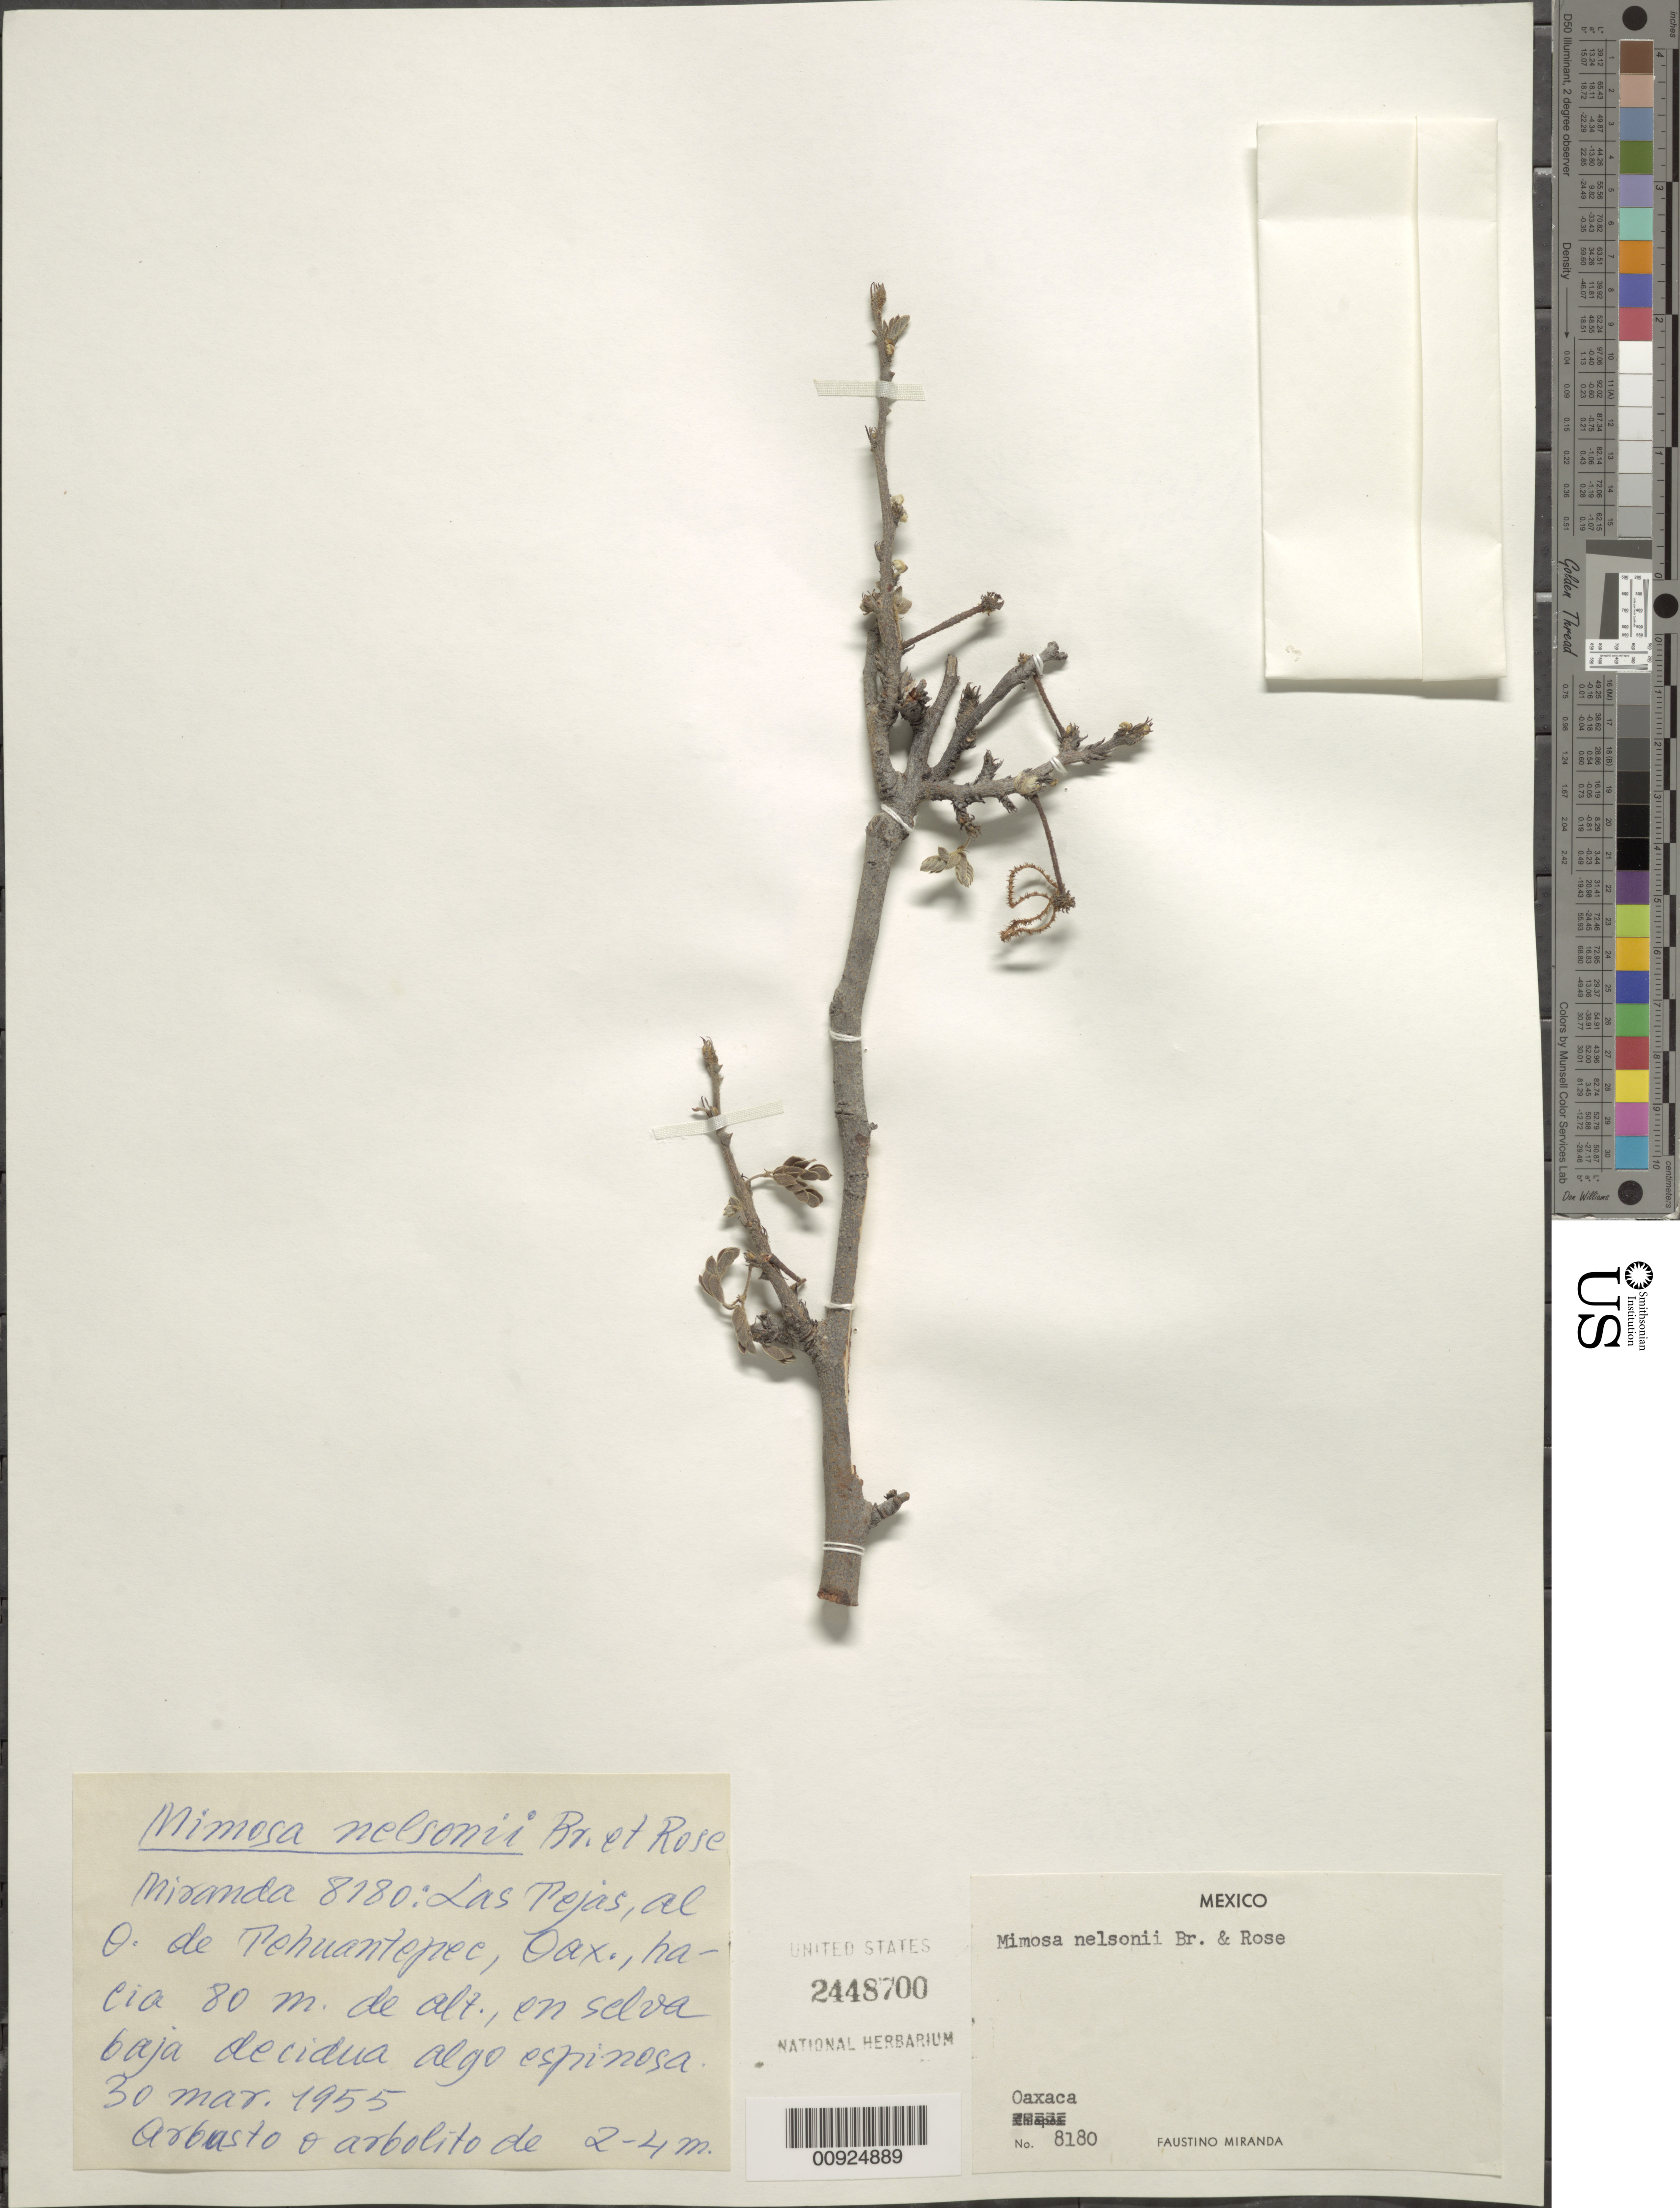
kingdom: Plantae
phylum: Tracheophyta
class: Magnoliopsida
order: Fabales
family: Fabaceae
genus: Mimosa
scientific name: Mimosa nelsonii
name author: B.L. Rob.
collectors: Miranda G., F.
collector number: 8180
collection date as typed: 30 Mar 1955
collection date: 1955-03-30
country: Mexico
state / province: Oaxaca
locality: Las Tejas, al O. de Tehuantepec, Oax.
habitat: En selva baja decidua algo espinosa.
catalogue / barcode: US 2448700